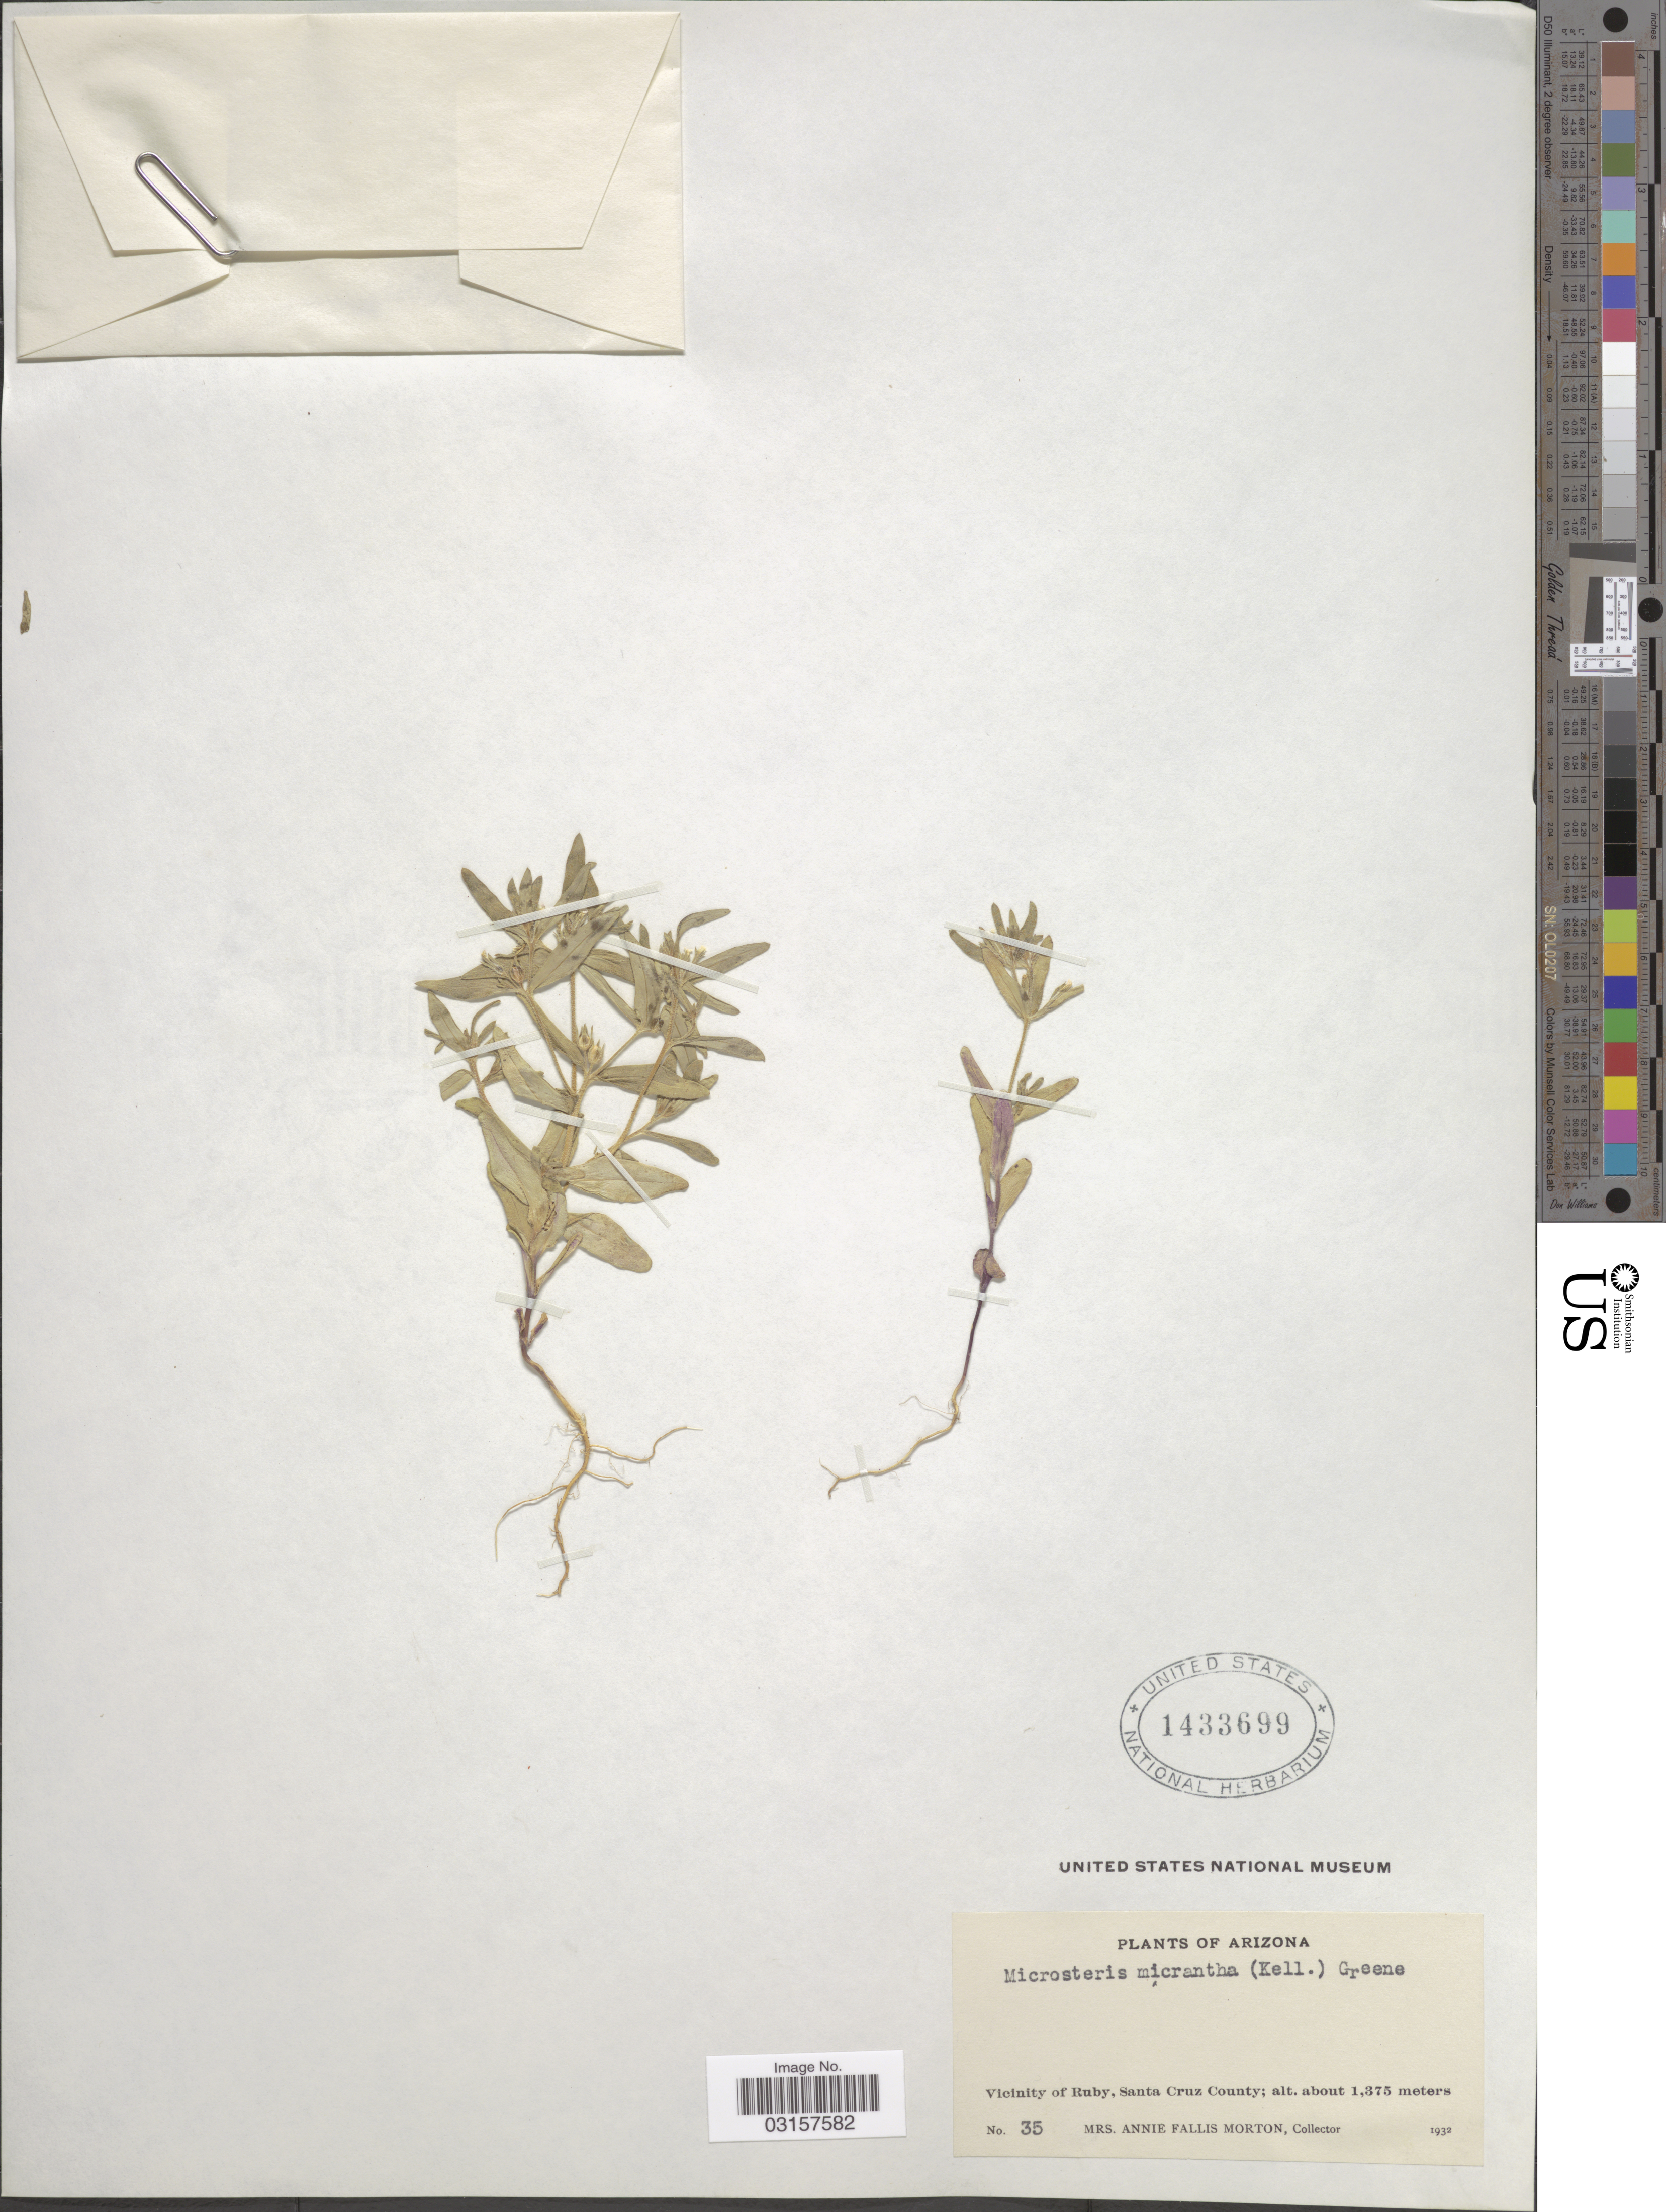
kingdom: Plantae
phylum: Tracheophyta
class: Magnoliopsida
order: Ericales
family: Polemoniaceae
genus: Microsteris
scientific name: Microsteris gracilis var. gracilis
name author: (Hook.) Greene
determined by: (US) Smithsonian Institution - National Museum of Natural History - Department of Botany (UNITED STATES)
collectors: A. Morton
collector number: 35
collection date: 1932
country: United States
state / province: Arizona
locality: Vicinity of Ruby, Santa Cruz County.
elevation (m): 1375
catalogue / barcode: US 1433699